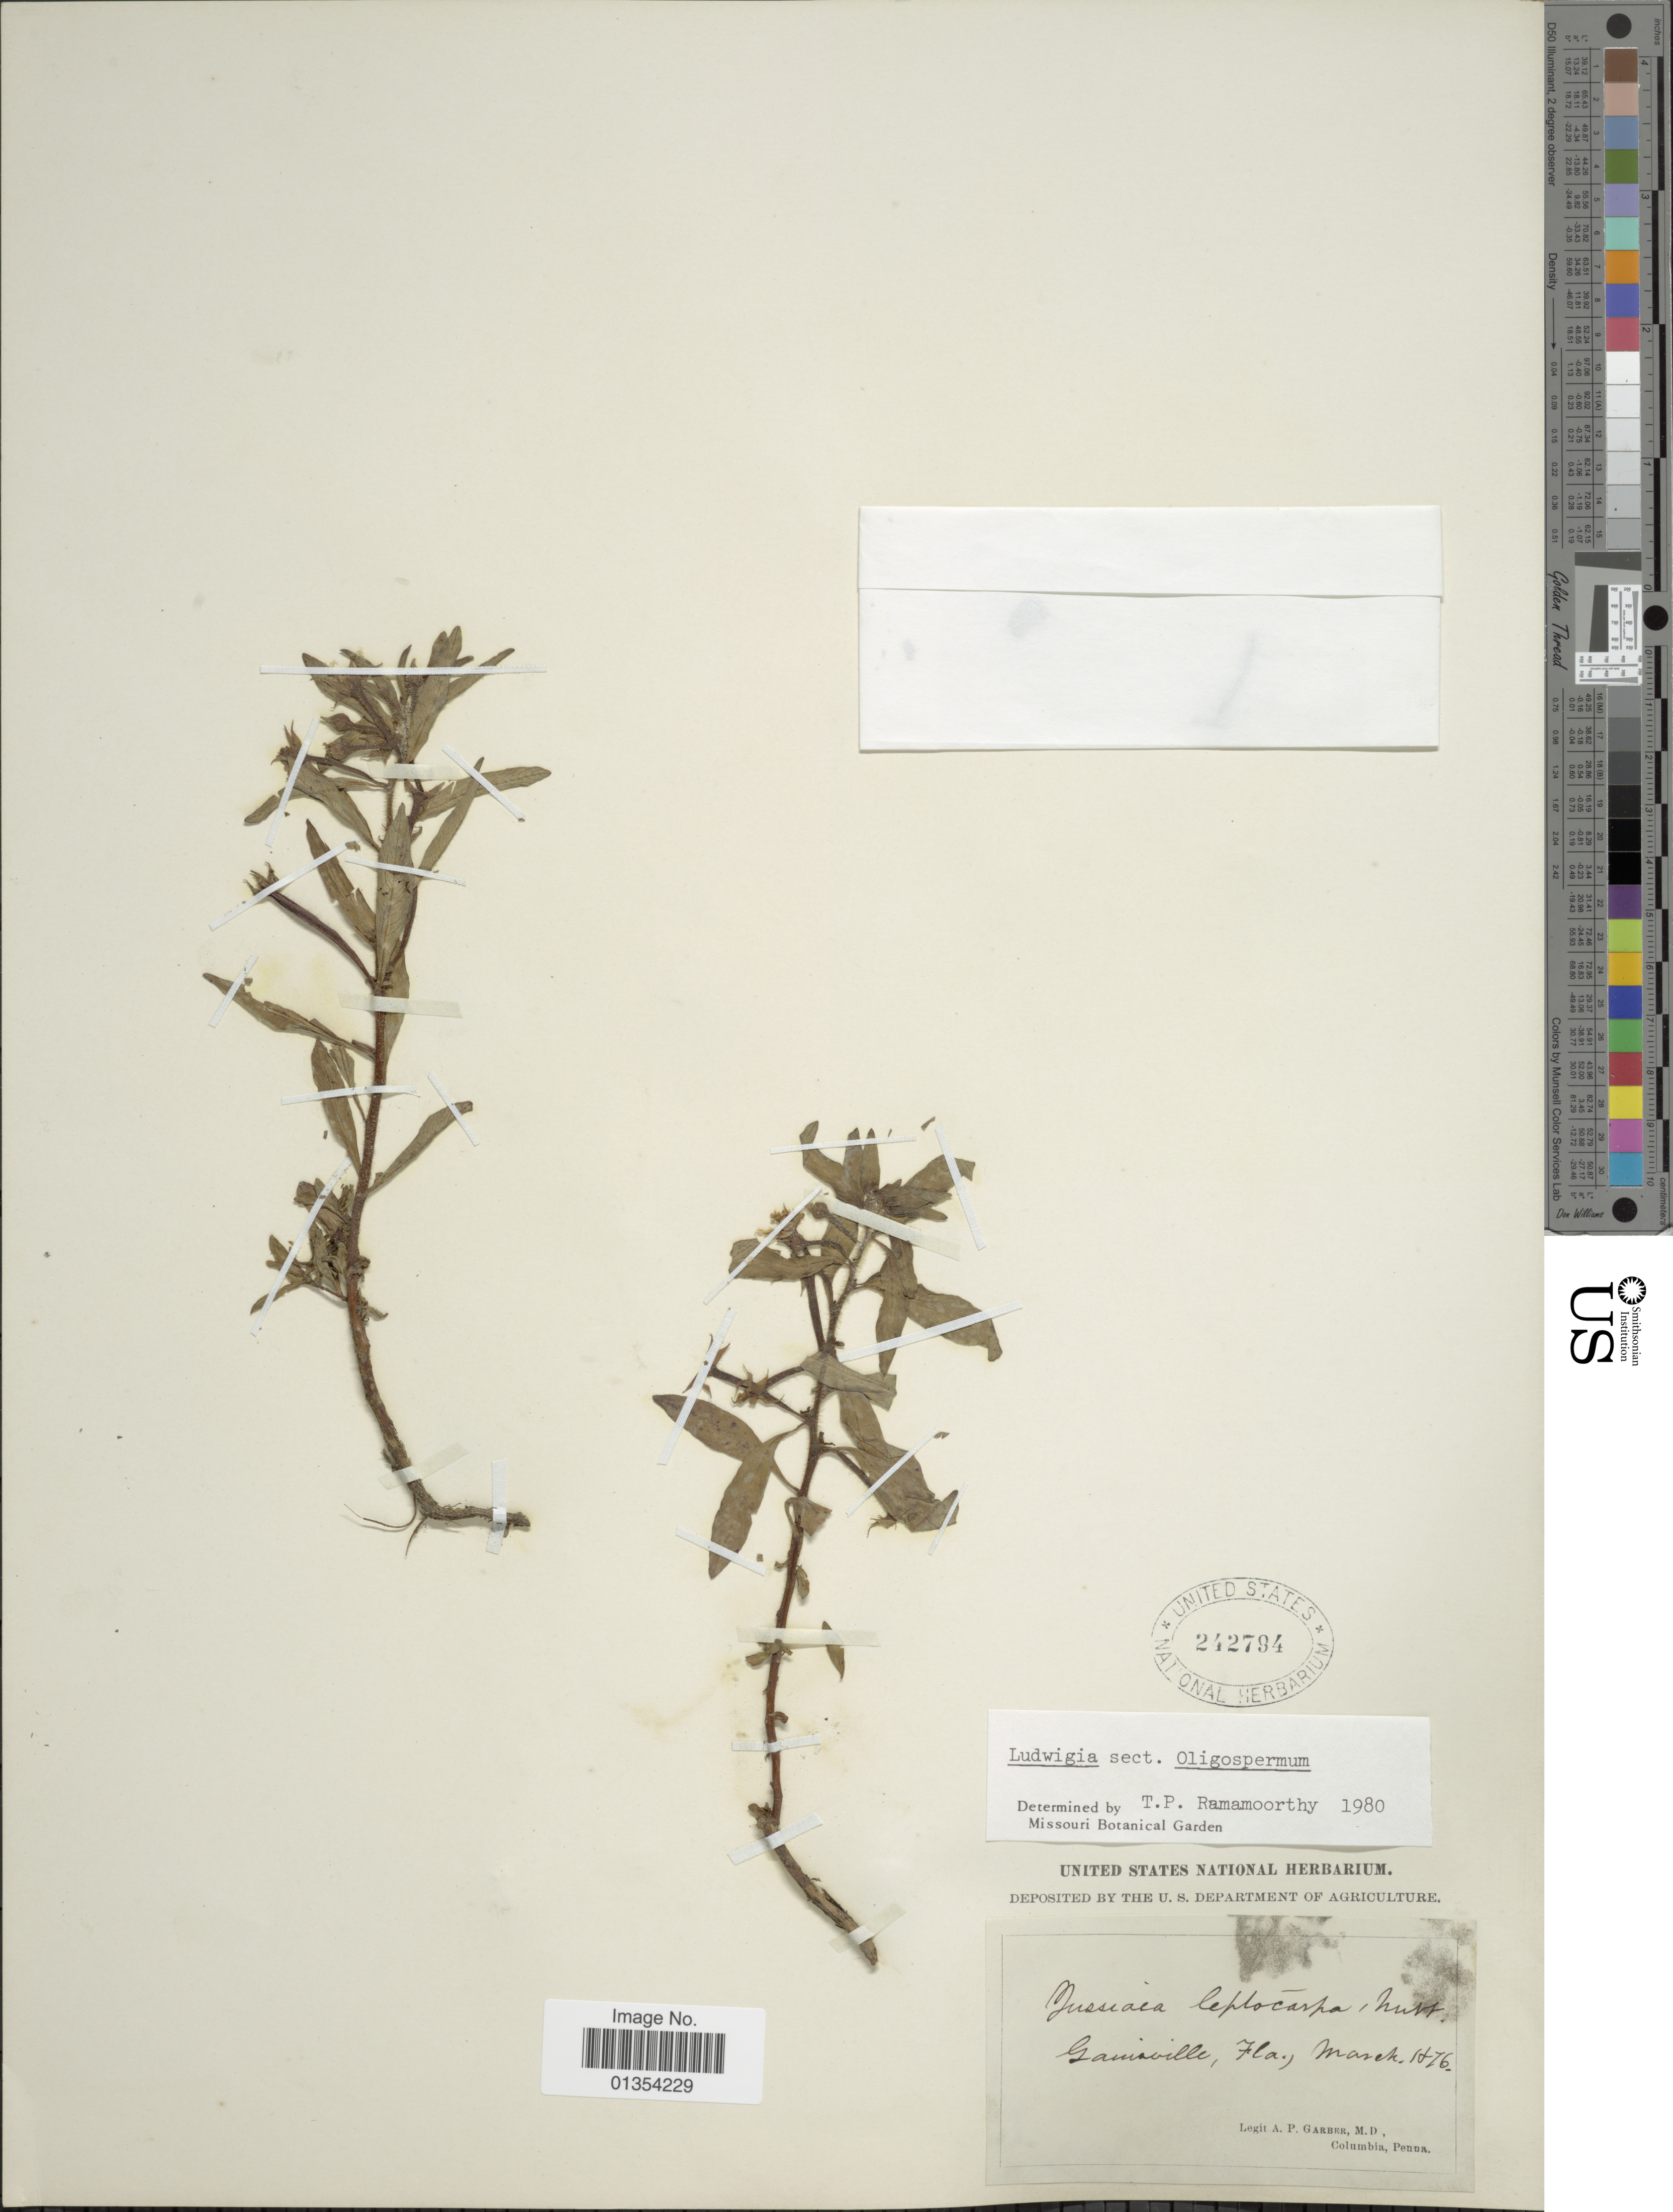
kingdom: Plantae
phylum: Tracheophyta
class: Magnoliopsida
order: Myrtales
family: Onagraceae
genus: Ludwigia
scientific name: Ludwigia leptocarpa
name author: (Nutt.) H. Hara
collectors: A. P. Garber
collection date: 1876-03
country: United States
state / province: Florida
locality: Gaineville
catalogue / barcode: US 242794